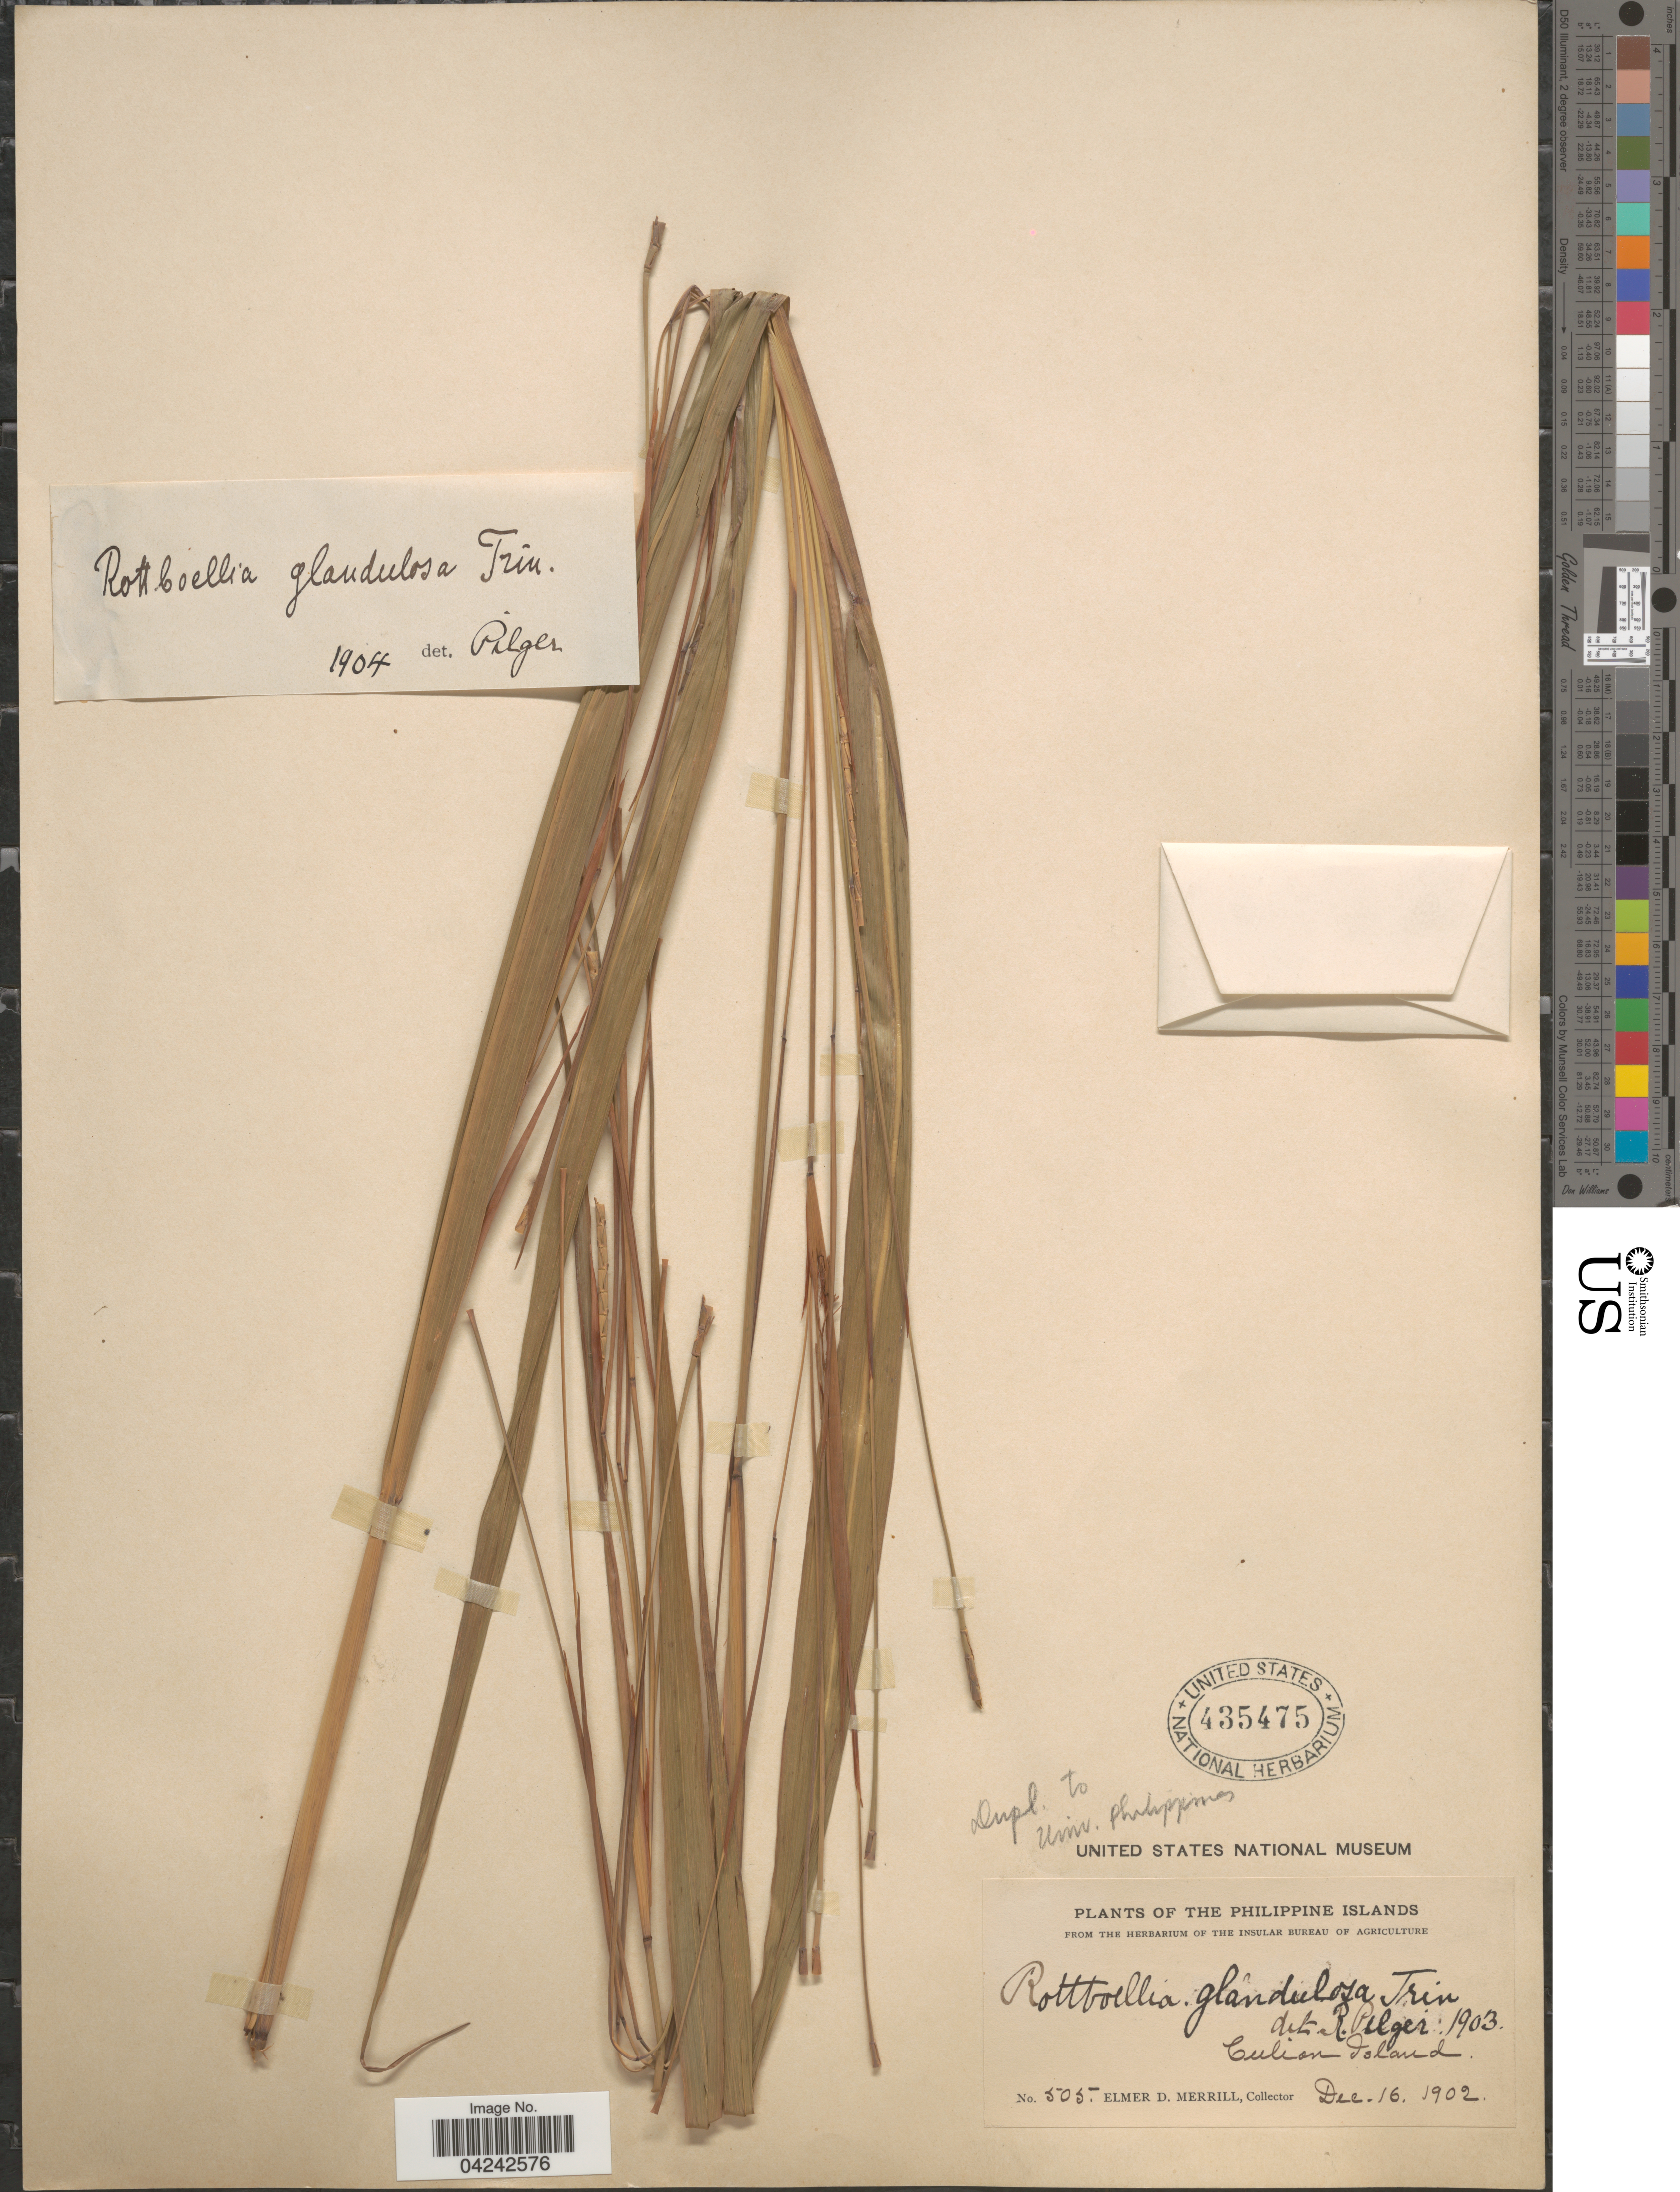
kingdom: Plantae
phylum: Tracheophyta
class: Liliopsida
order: Poales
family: Poaceae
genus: Rottboellia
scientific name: Rottboellia glandulosa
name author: Trin.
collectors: E. D. Merrill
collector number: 505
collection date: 1902-12-16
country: Philippines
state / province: Mimaropa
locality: Philippine Islands. Culian Island.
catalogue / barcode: US 435475